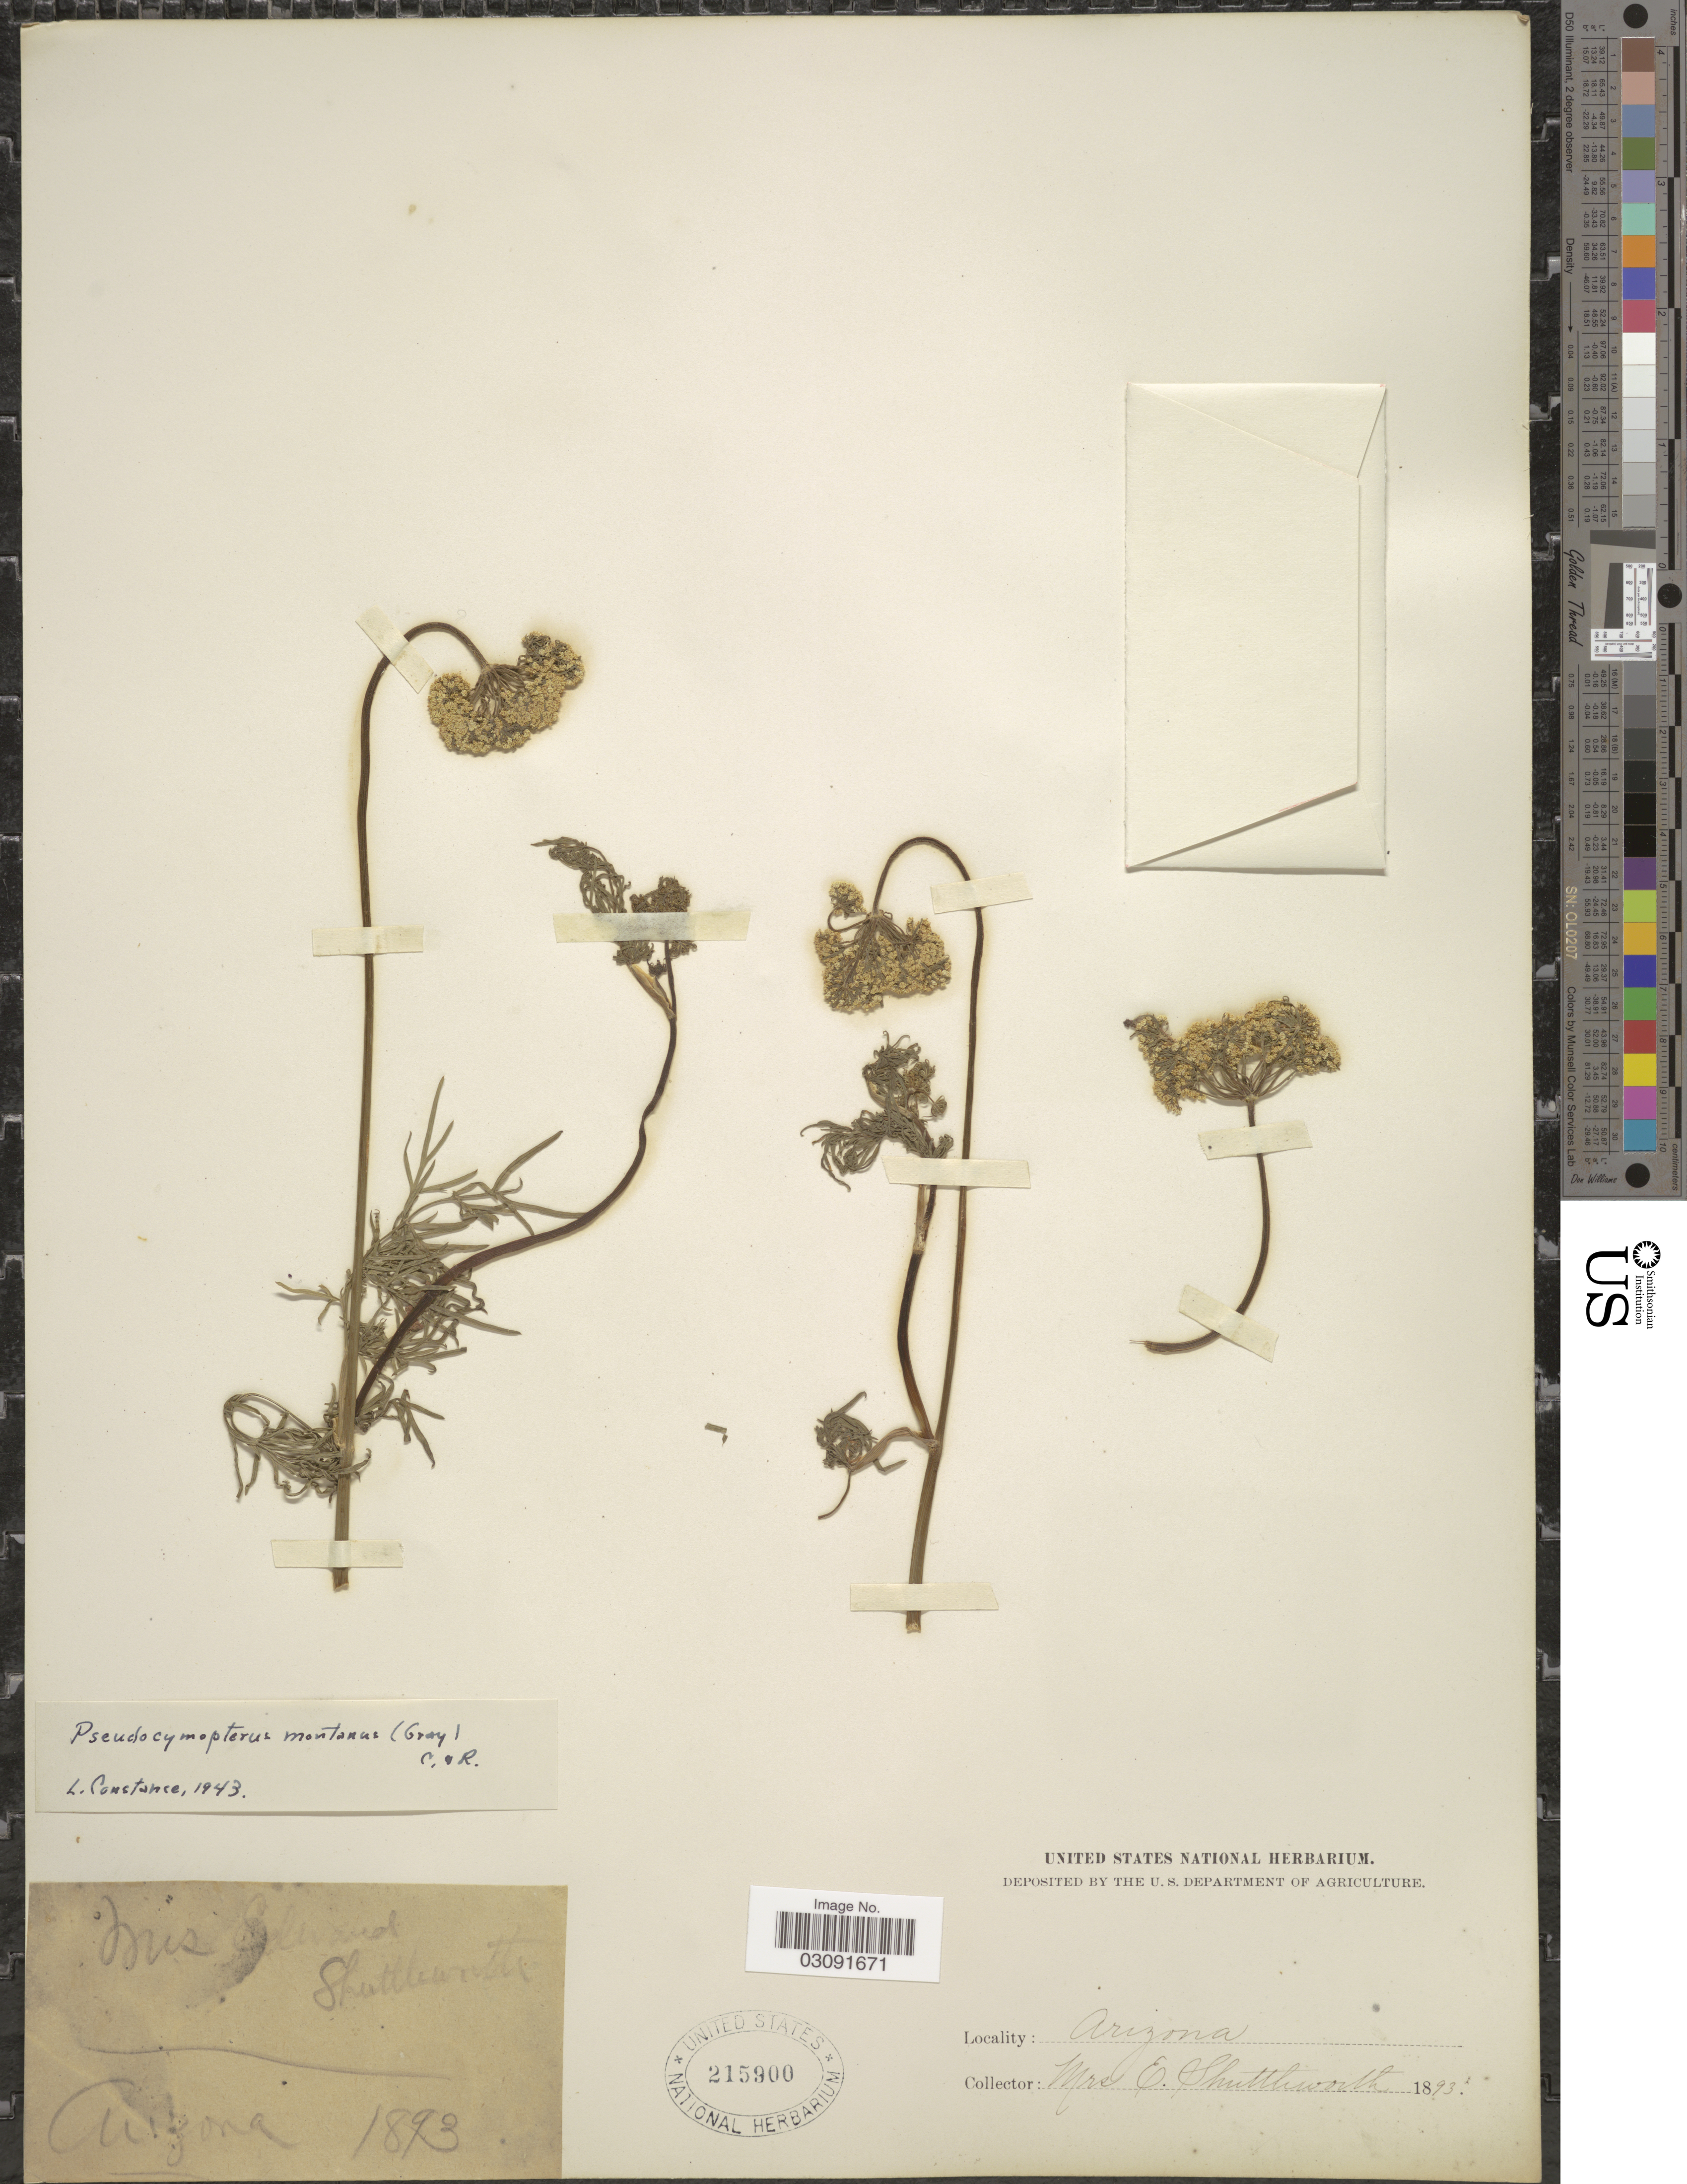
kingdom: Plantae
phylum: Tracheophyta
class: Magnoliopsida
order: Apiales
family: Apiaceae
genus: Pseudocymopterus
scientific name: Pseudocymopterus montanus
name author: (A. Gray) J.M. Coult. & Rose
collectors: E. Shuttleworth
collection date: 1893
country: United States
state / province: Arizona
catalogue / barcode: US 215900